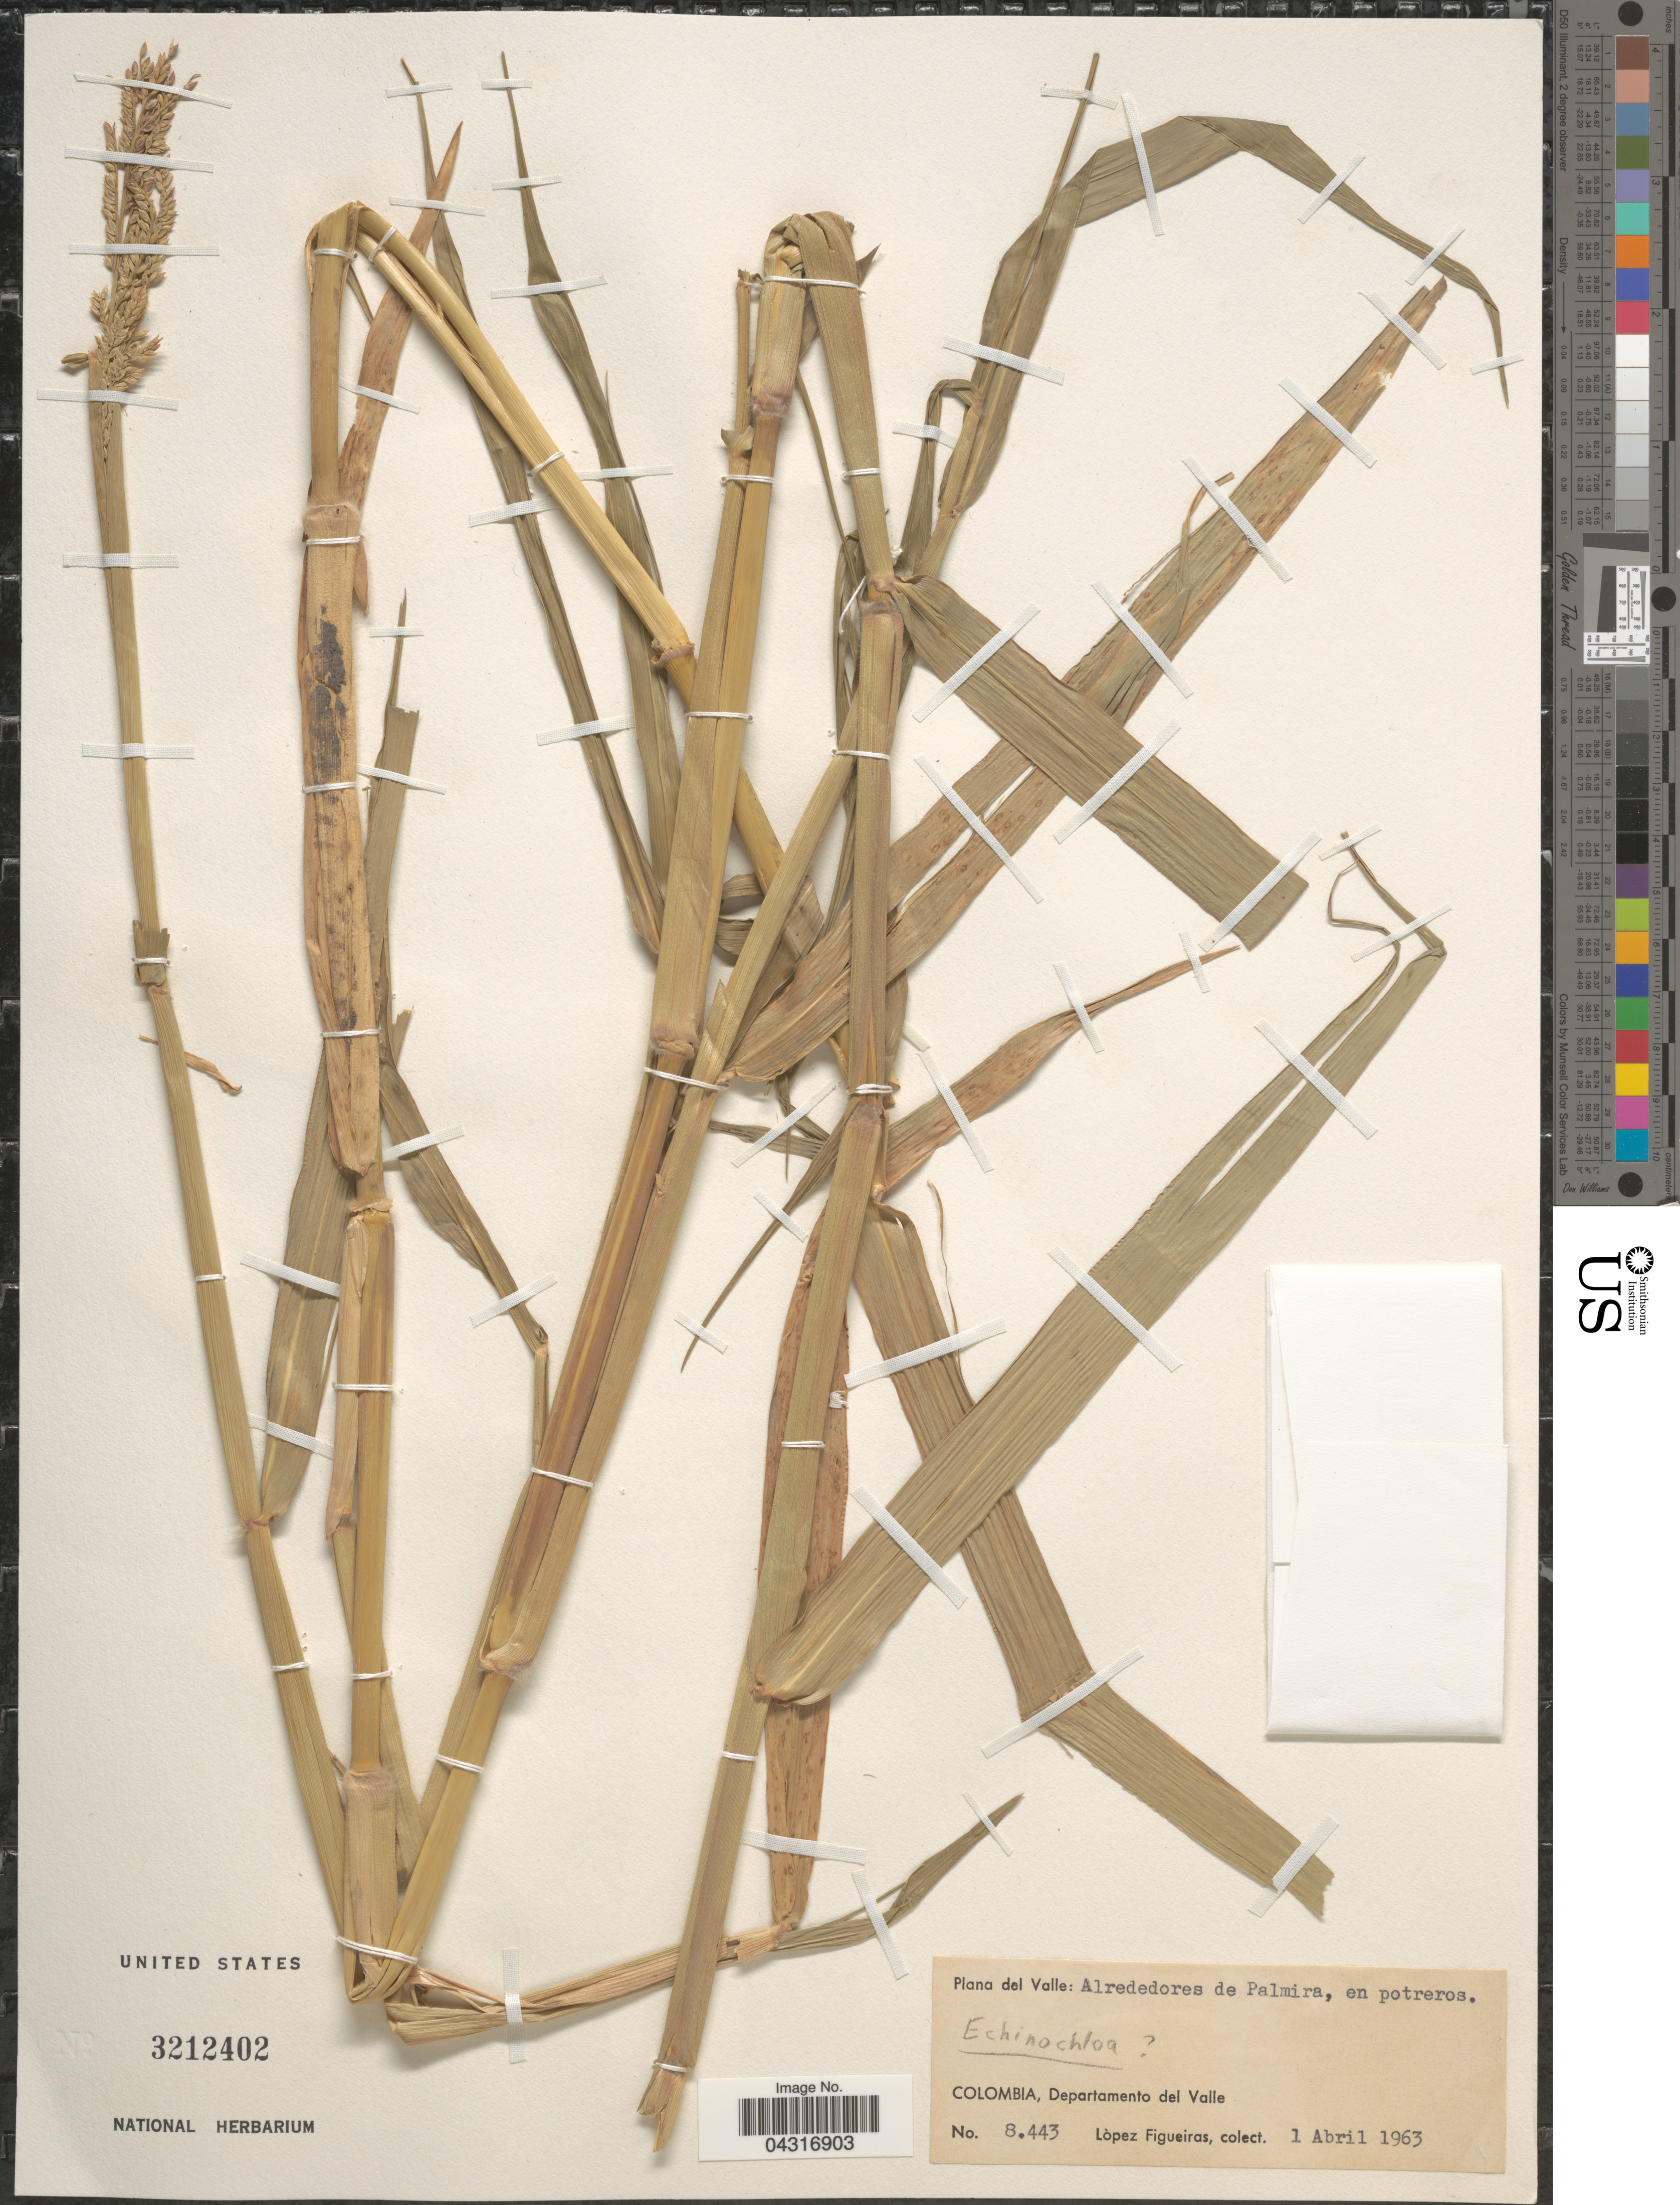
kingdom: Plantae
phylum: Tracheophyta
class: Liliopsida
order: Poales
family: Poaceae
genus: Echinochloa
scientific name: Echinochloa sp.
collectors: M. López Figueiras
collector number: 8443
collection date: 1963-04-01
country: Colombia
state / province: Valle del Cauca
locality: Plana del Valle: Alrededores de Palmira, en potreros. Departamento del Valle.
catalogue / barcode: US 3212402